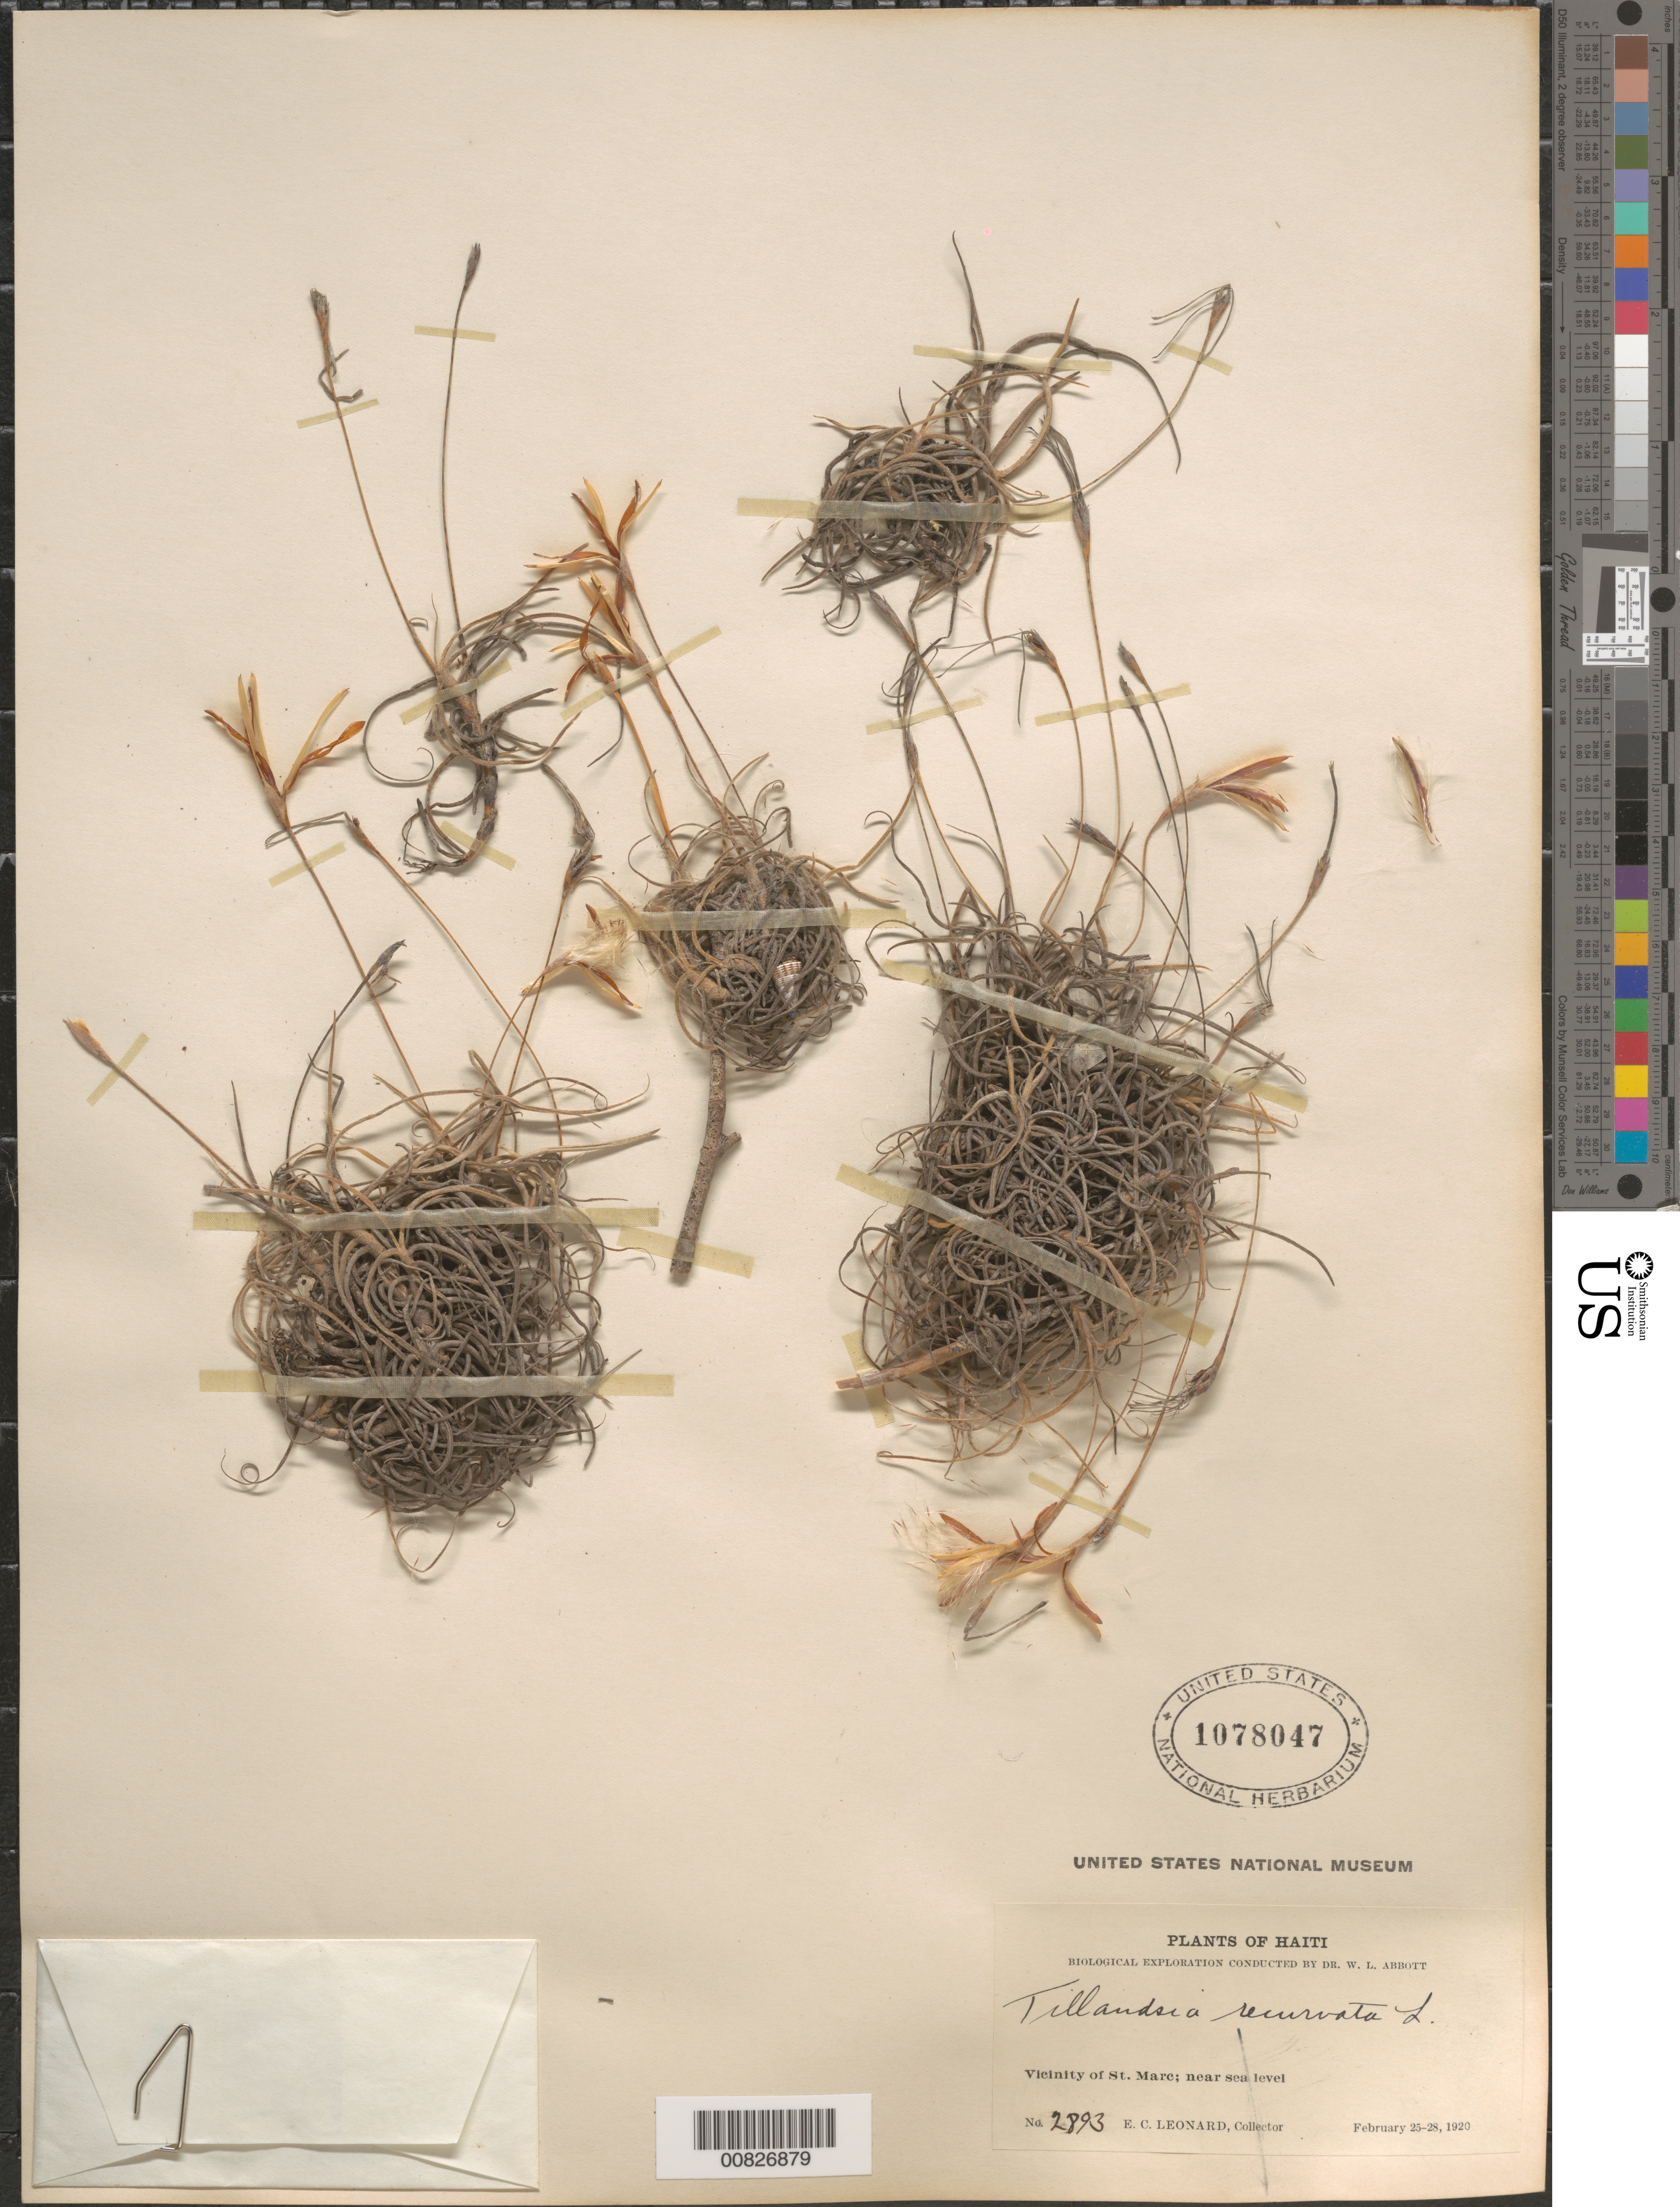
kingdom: Plantae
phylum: Tracheophyta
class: Liliopsida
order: Poales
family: Bromeliaceae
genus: Tillandsia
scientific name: Tillandsia recurvata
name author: L.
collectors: E. C. Leonard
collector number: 2893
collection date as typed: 25 Feb 1920 to 28 Feb 1920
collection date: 1920-02-25/1920-02-28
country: Haiti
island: Hispaniola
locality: Vicinity of St. Marc; near sea level.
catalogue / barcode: US 1078047